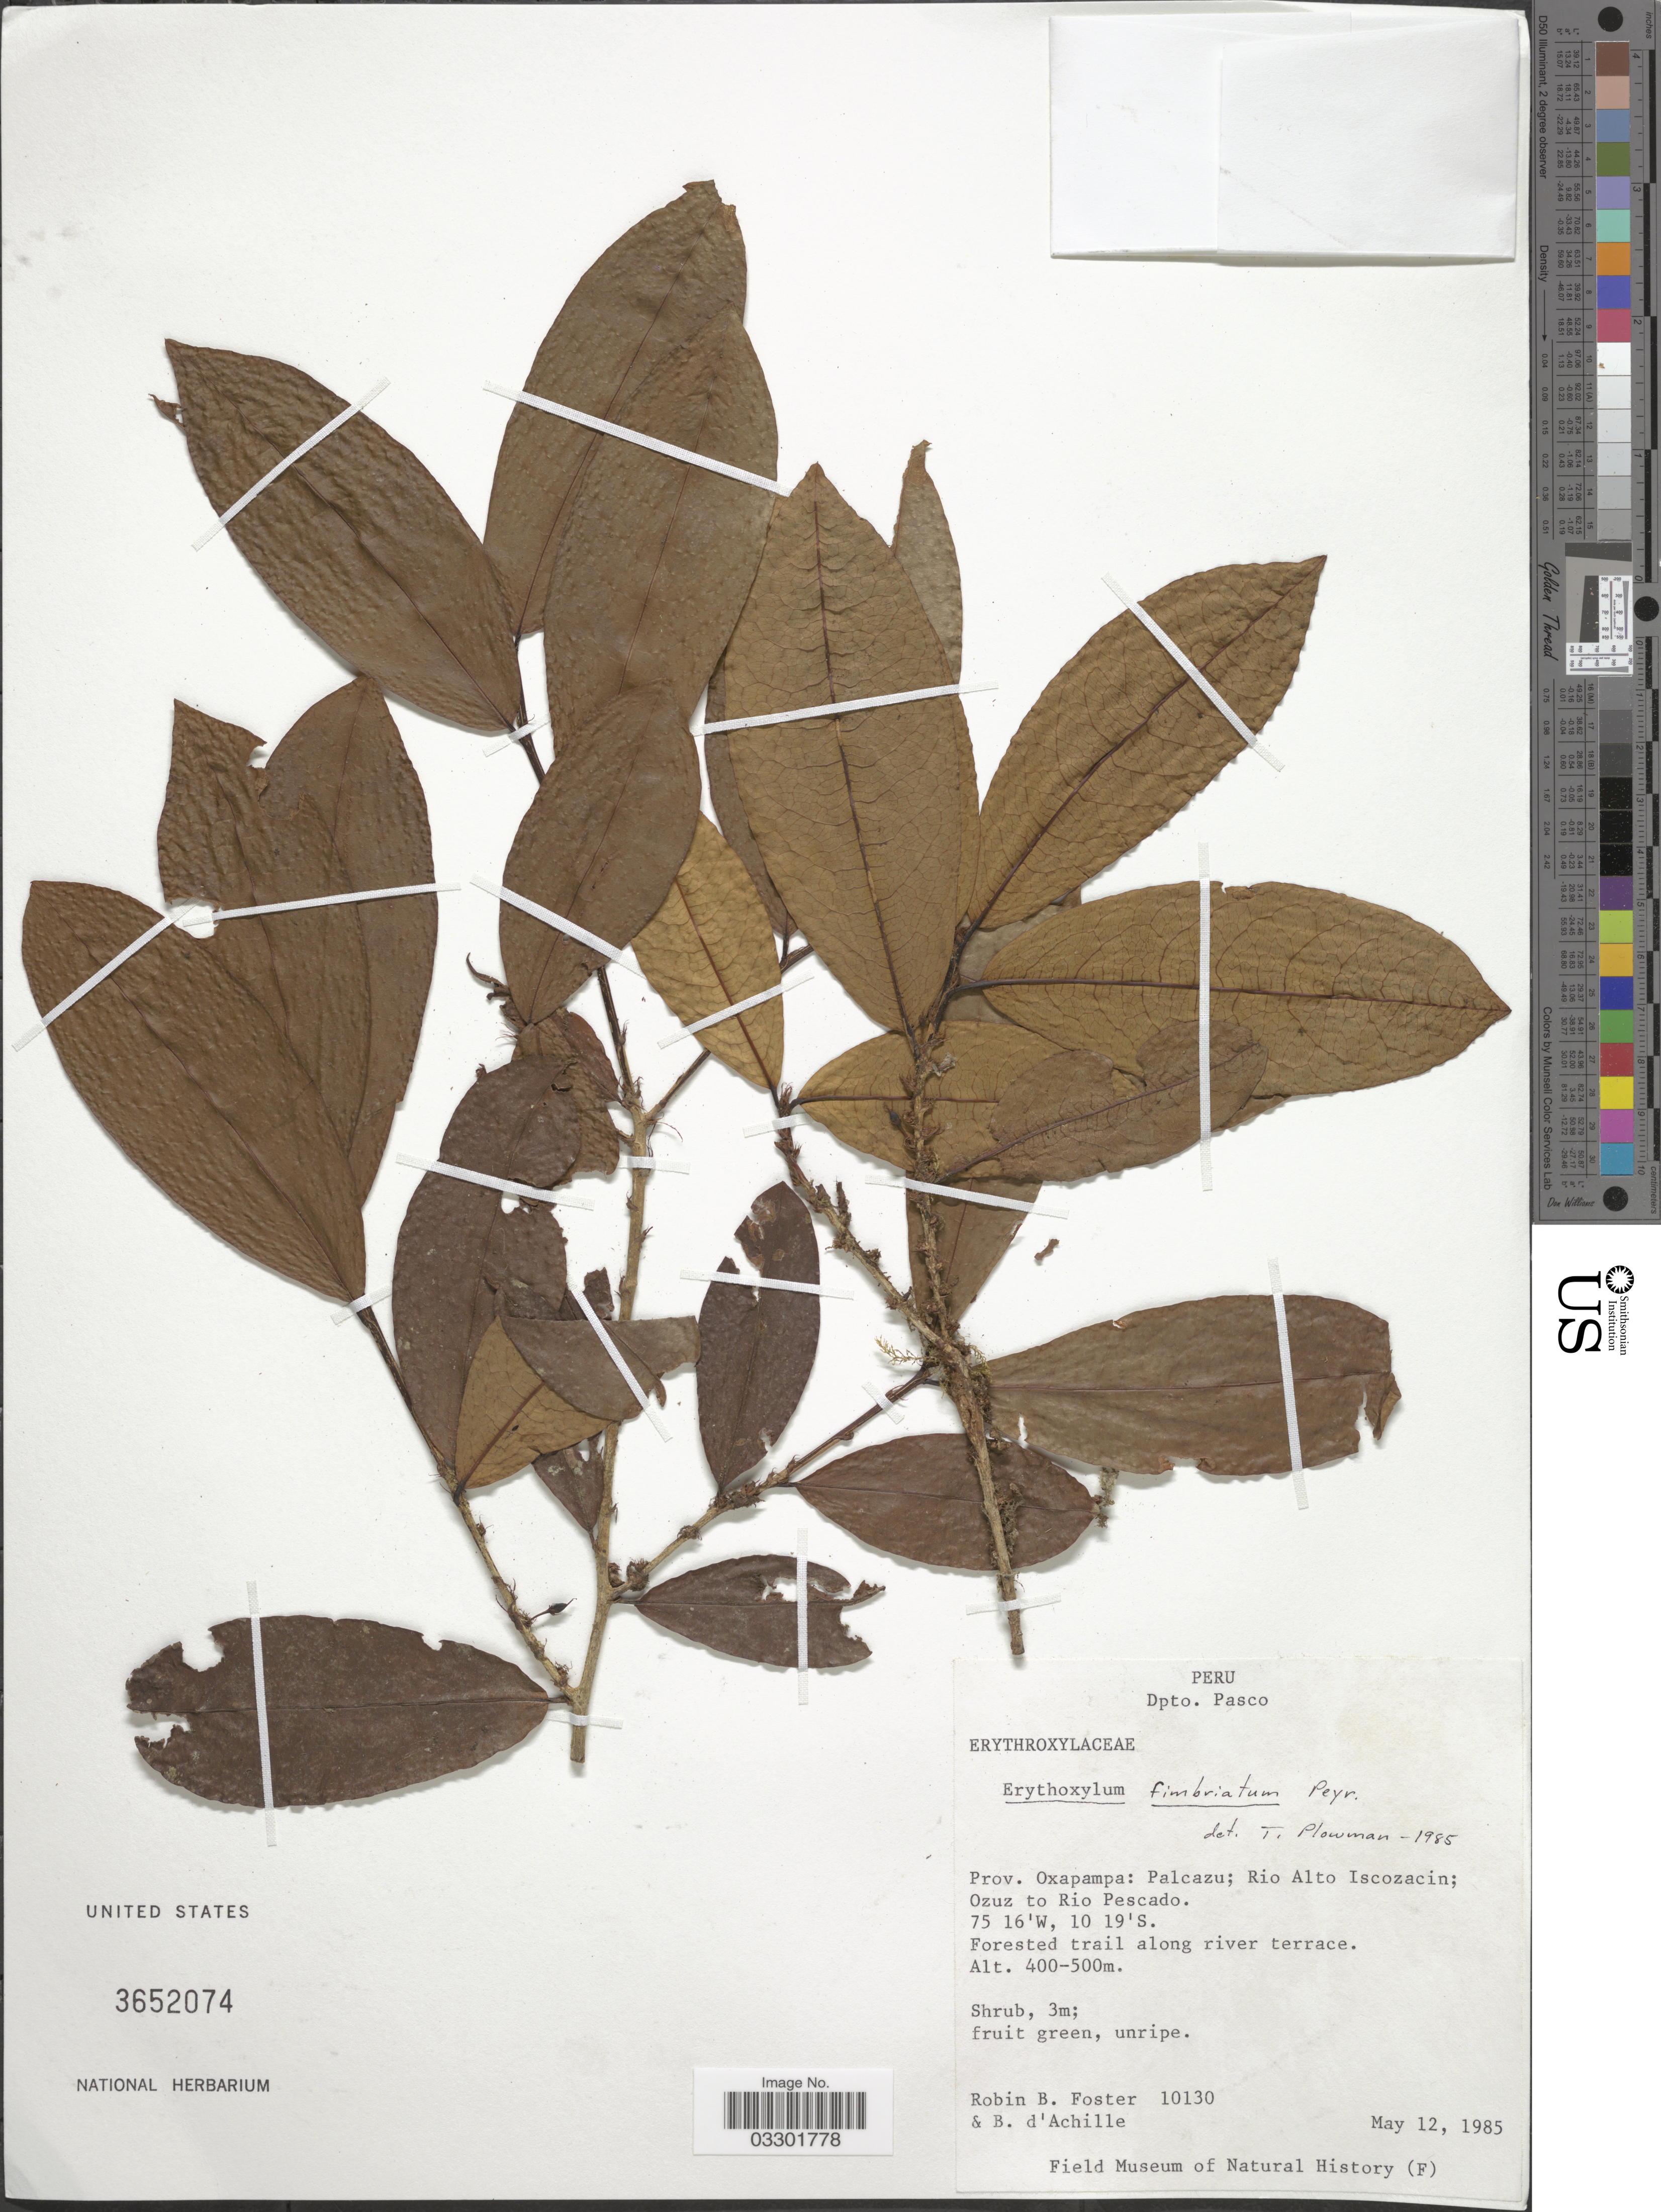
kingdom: Plantae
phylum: Tracheophyta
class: Magnoliopsida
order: Malpighiales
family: Erythroxylaceae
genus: Erythroxylum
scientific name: Erythroxylum fimbriatum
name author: Peyr.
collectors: R. B. Foster & B. d'Achille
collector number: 10130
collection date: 1985-05-12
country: Peru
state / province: Pasco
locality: Dpt. Pasco. Prov. Oxapampa: Palcazu; Rio Alto Iscozacin; Ozuz to Rio Pescado.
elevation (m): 400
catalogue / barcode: US 3652074